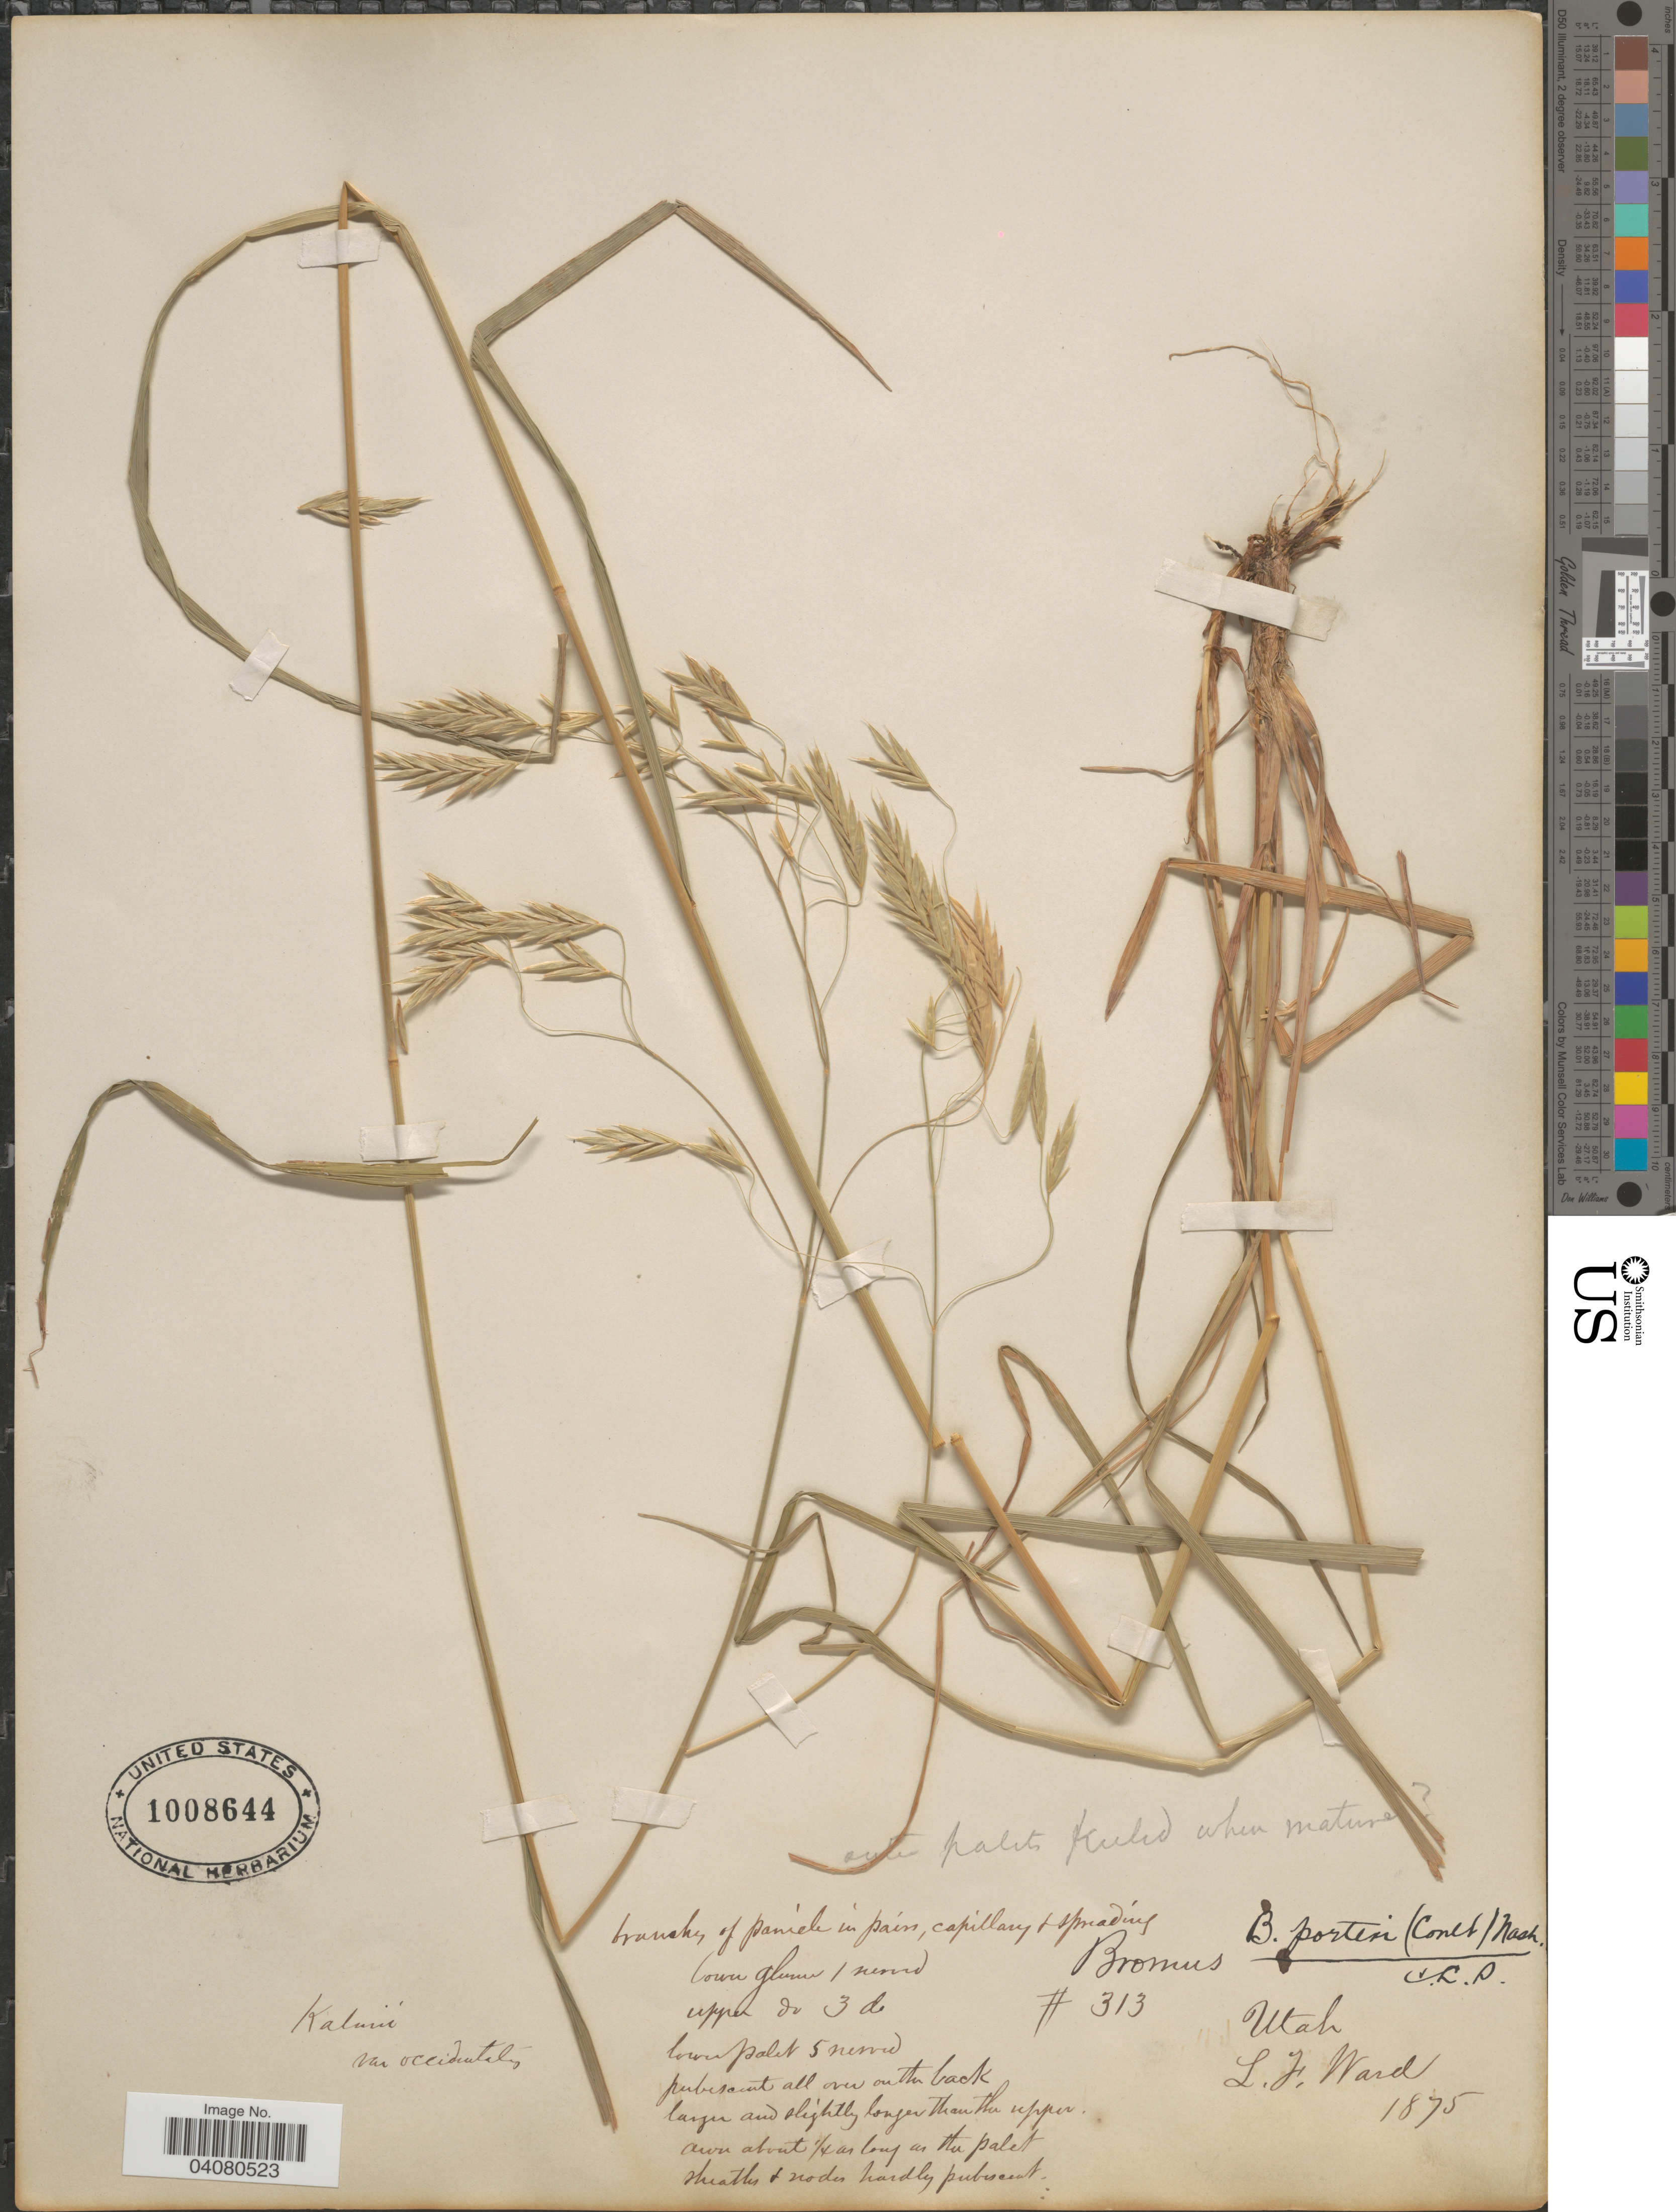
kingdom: Plantae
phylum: Tracheophyta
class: Liliopsida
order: Poales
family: Poaceae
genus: Bromus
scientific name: Bromus anomalus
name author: Rupr. ex E. Fourn.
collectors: L. Ward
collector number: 313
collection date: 1875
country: United States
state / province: Utah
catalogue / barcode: US 1008644